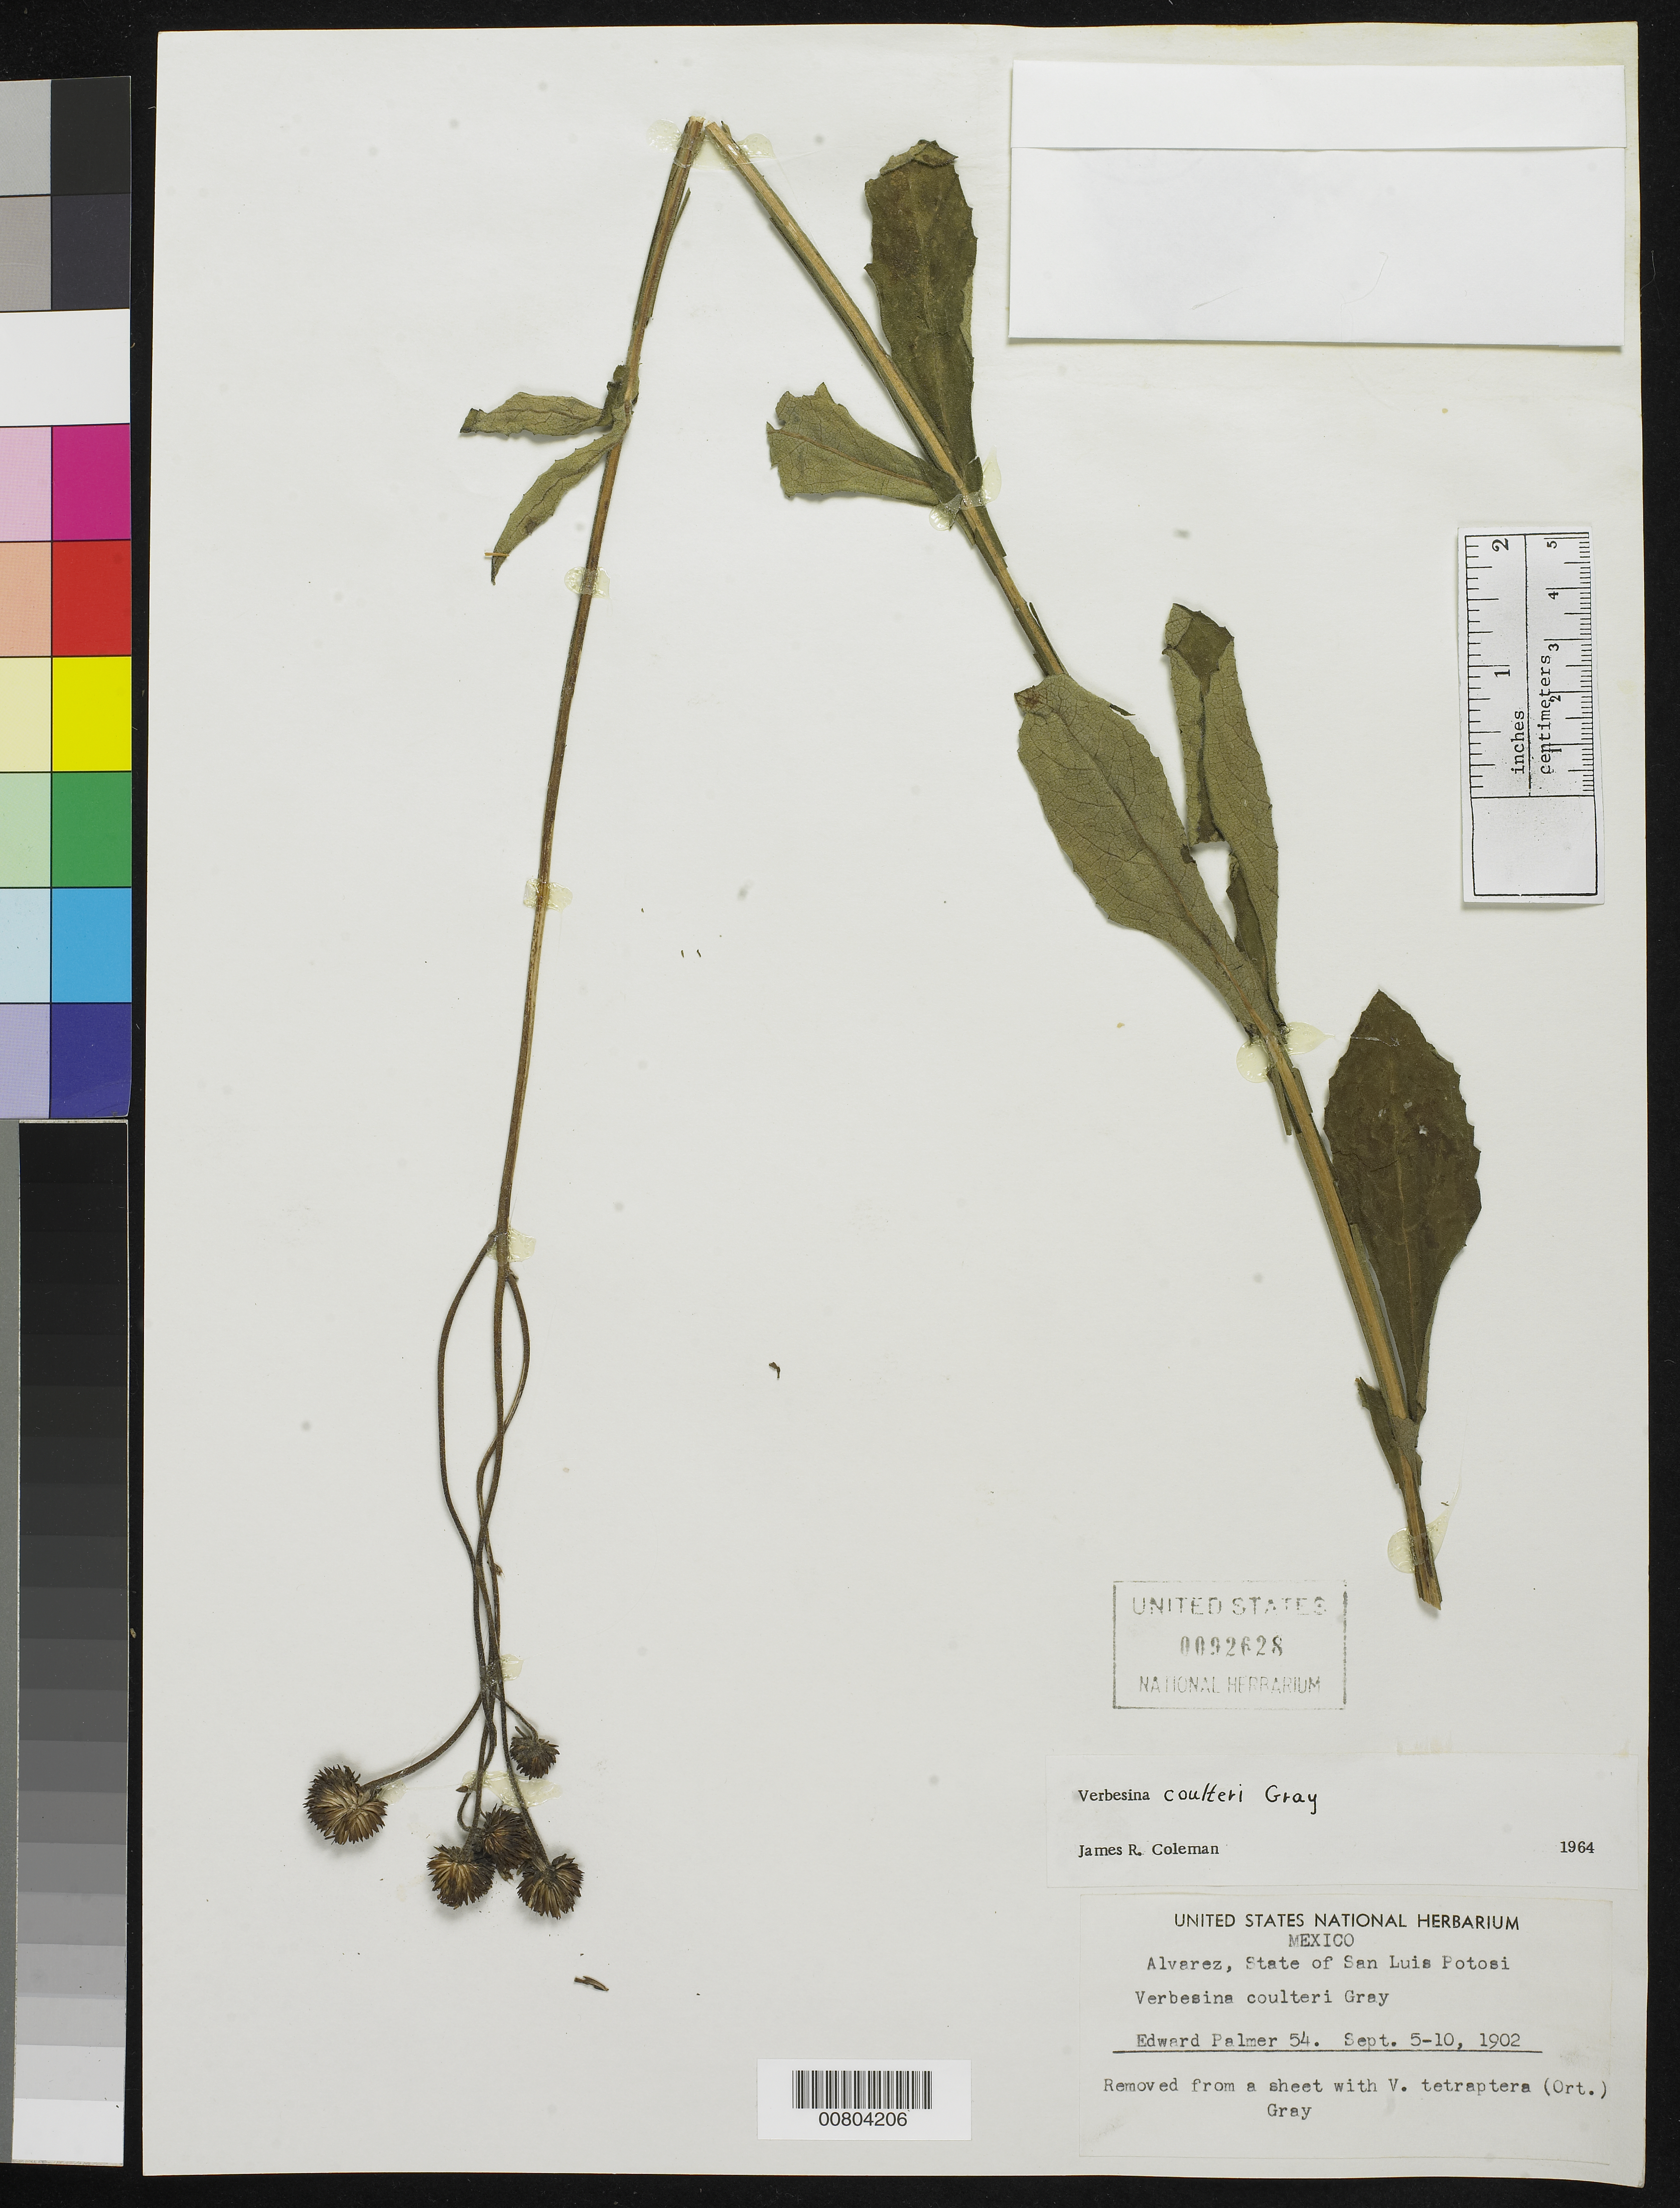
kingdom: Plantae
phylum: Tracheophyta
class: Magnoliopsida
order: Asterales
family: Asteraceae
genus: Verbesina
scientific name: Verbesina coulteri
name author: A. Gray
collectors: E. Palmer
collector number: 54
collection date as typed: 05 Sep 1902 to 10 Sep 1902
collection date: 1902-09-05/1902-09-10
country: Mexico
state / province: San Luis Potosí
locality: Alvarez, San Luis Potosí.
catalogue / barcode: US 92628